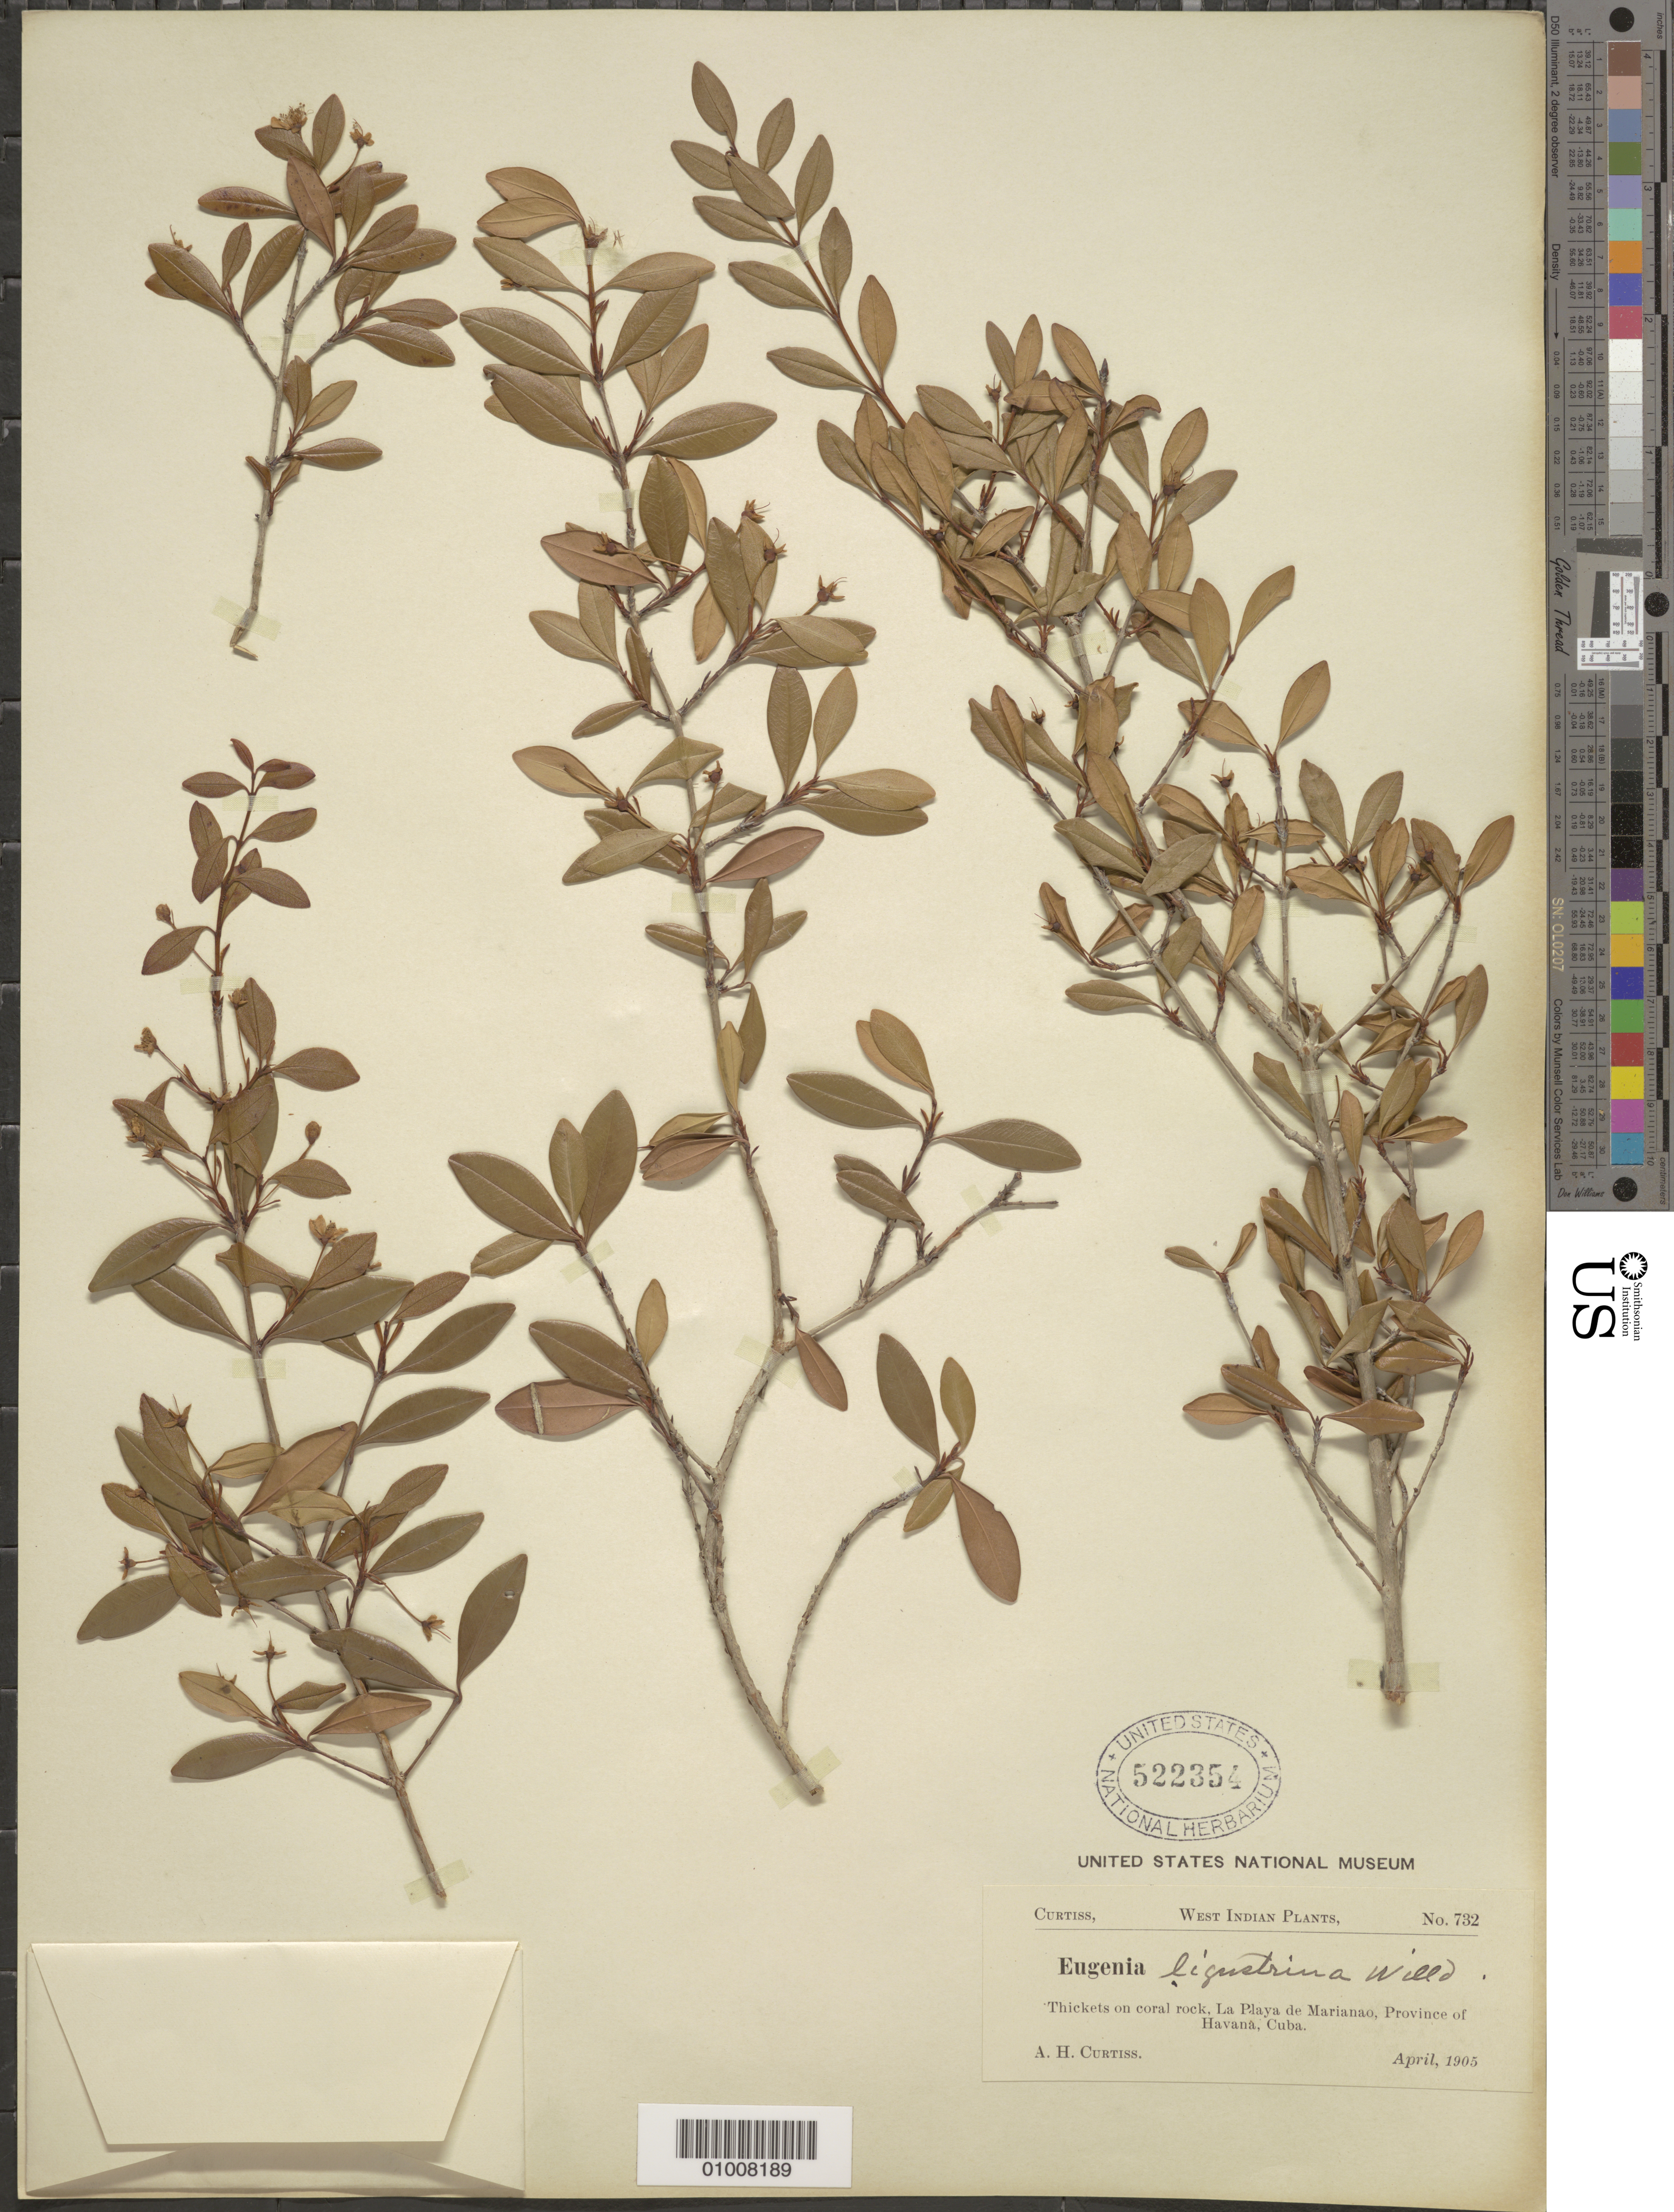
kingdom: Plantae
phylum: Tracheophyta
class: Magnoliopsida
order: Myrtales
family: Myrtaceae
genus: Eugenia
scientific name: Eugenia ligustrina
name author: (Sw.) Willd.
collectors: A. H. Curtiss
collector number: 732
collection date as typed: Apr 1905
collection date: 1905-04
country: Cuba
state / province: La Habana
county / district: Municipio Playa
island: Cuba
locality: La Playa de Marianao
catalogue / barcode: US 522354